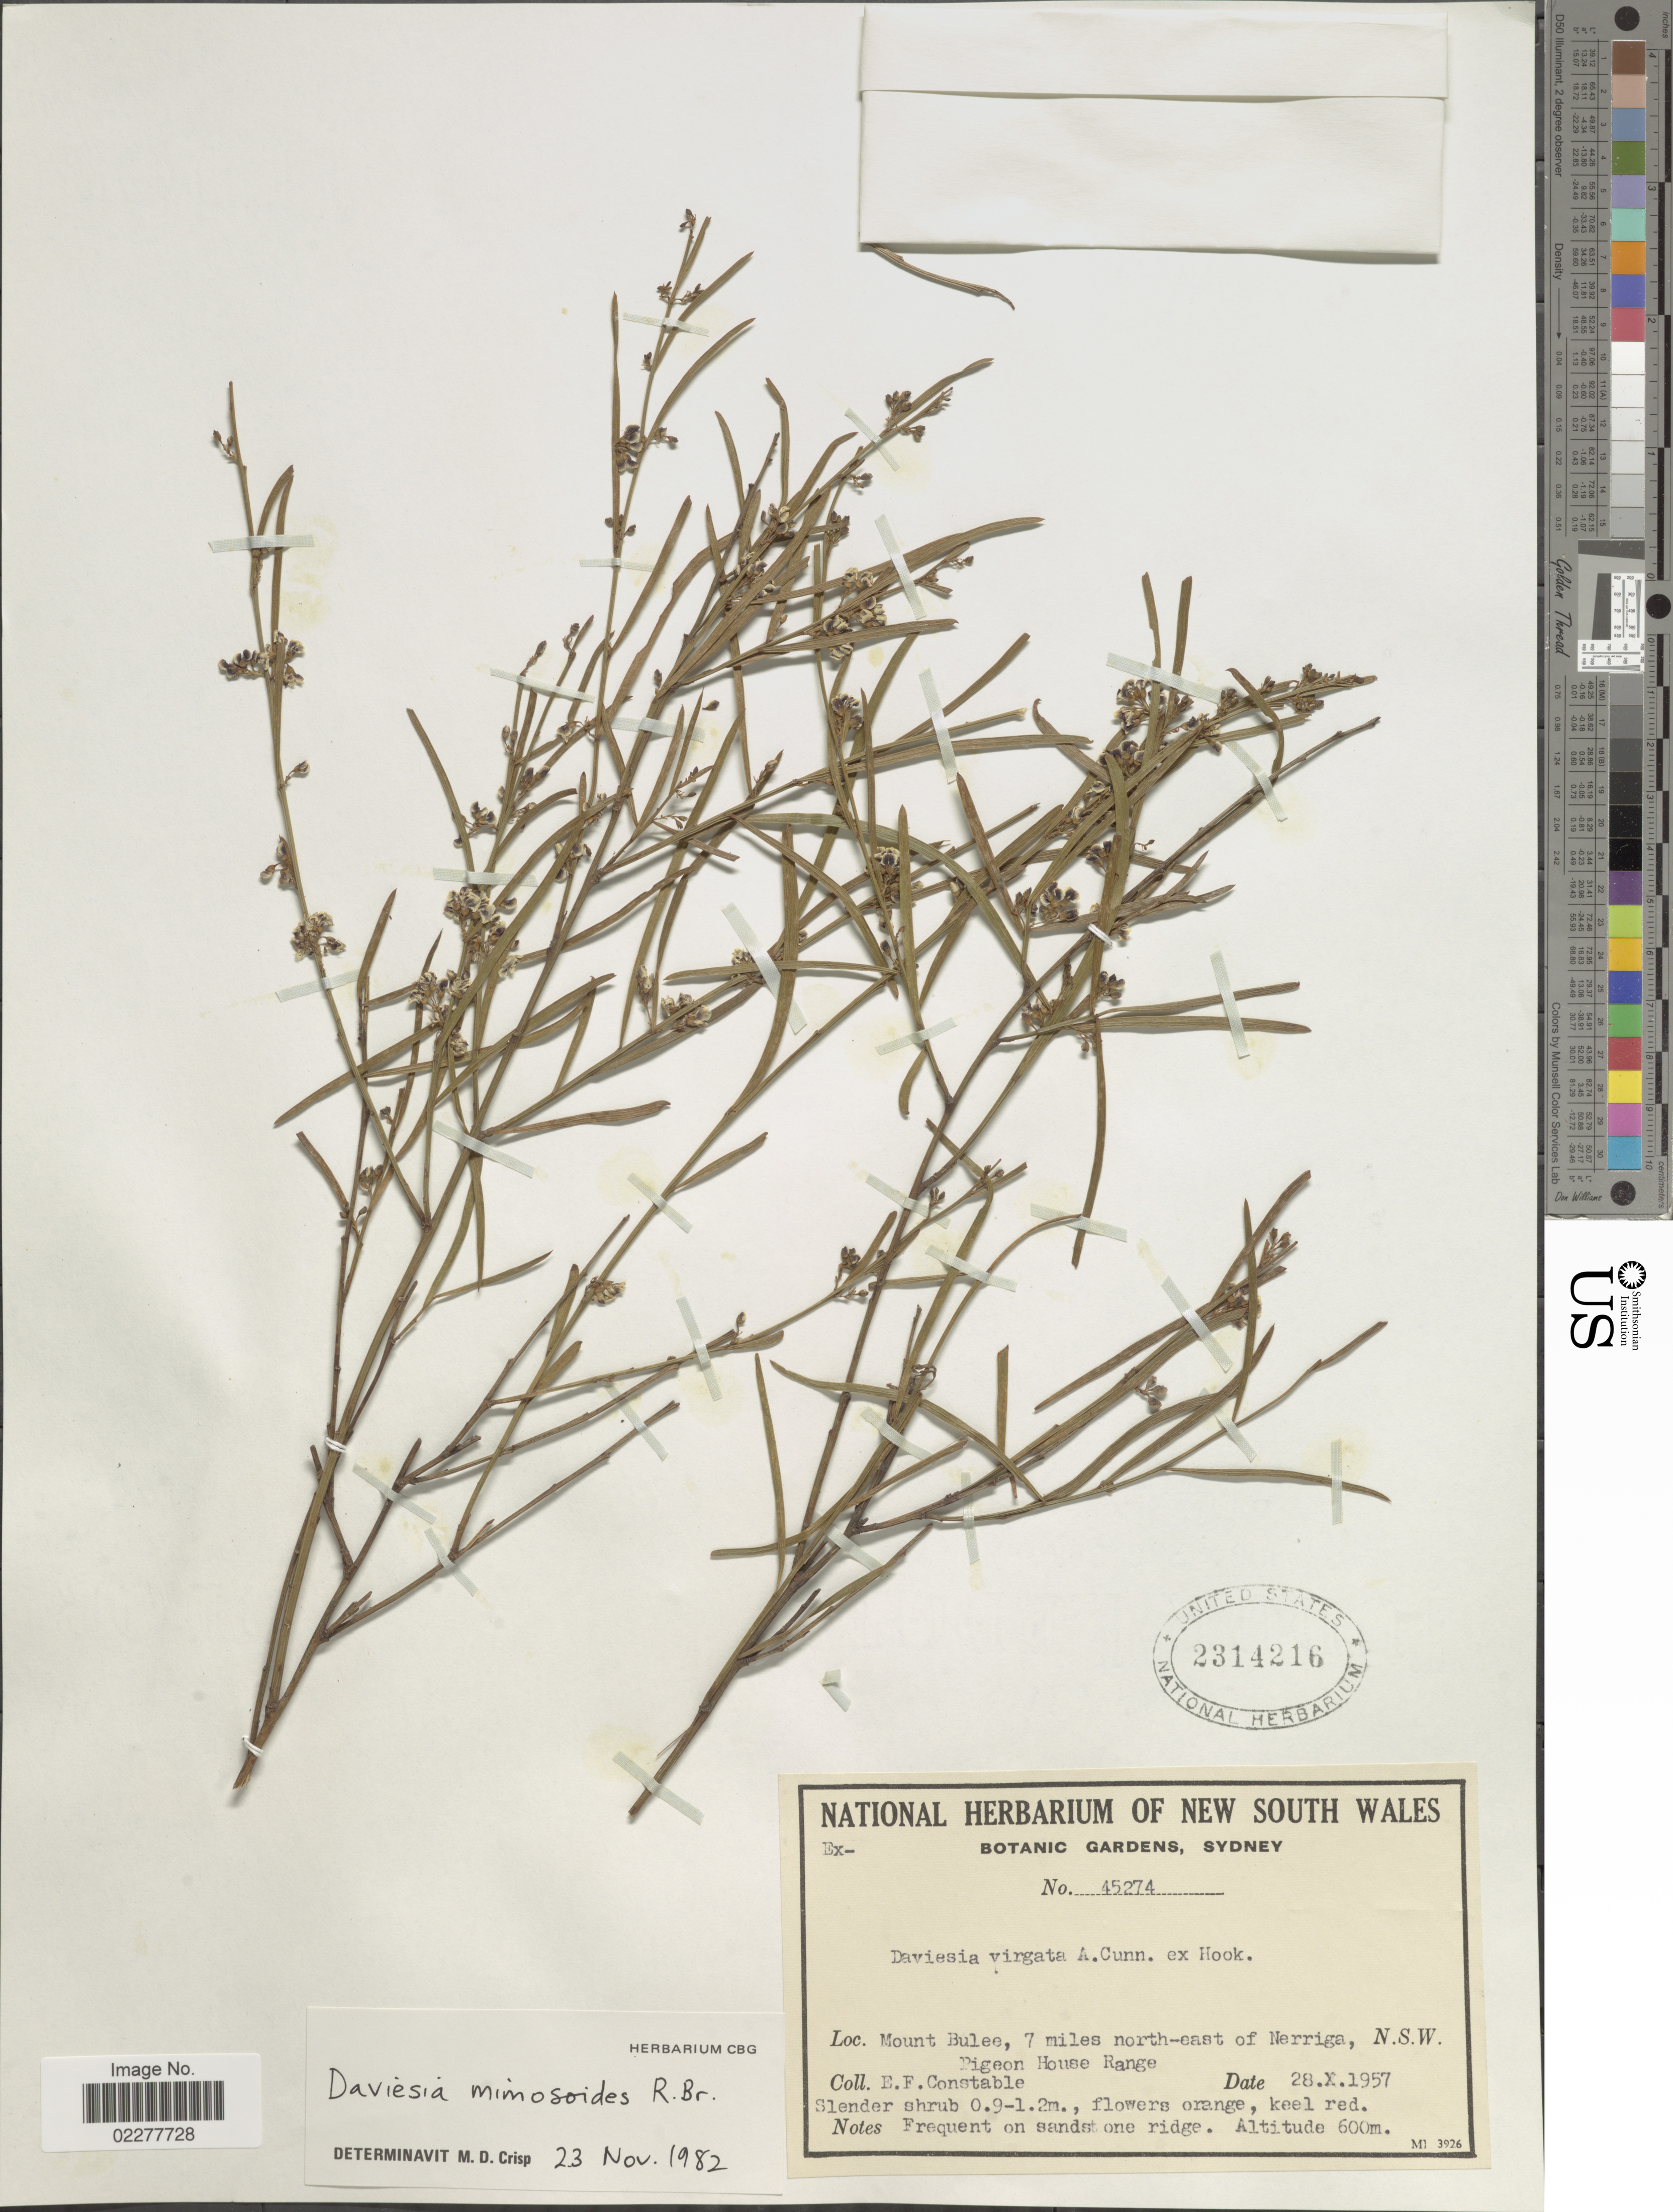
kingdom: Plantae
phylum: Tracheophyta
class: Magnoliopsida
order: Fabales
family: Fabaceae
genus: Daviesia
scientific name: Daviesia mimosoides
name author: R. Br.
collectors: E. F. Constable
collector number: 45274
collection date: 1957-10-28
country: Australia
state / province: New South Wales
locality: Mount Bulee, 7 miles north -east of Nerriga, Pigeon House Range. N.S.W.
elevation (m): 600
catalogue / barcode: US 2314216